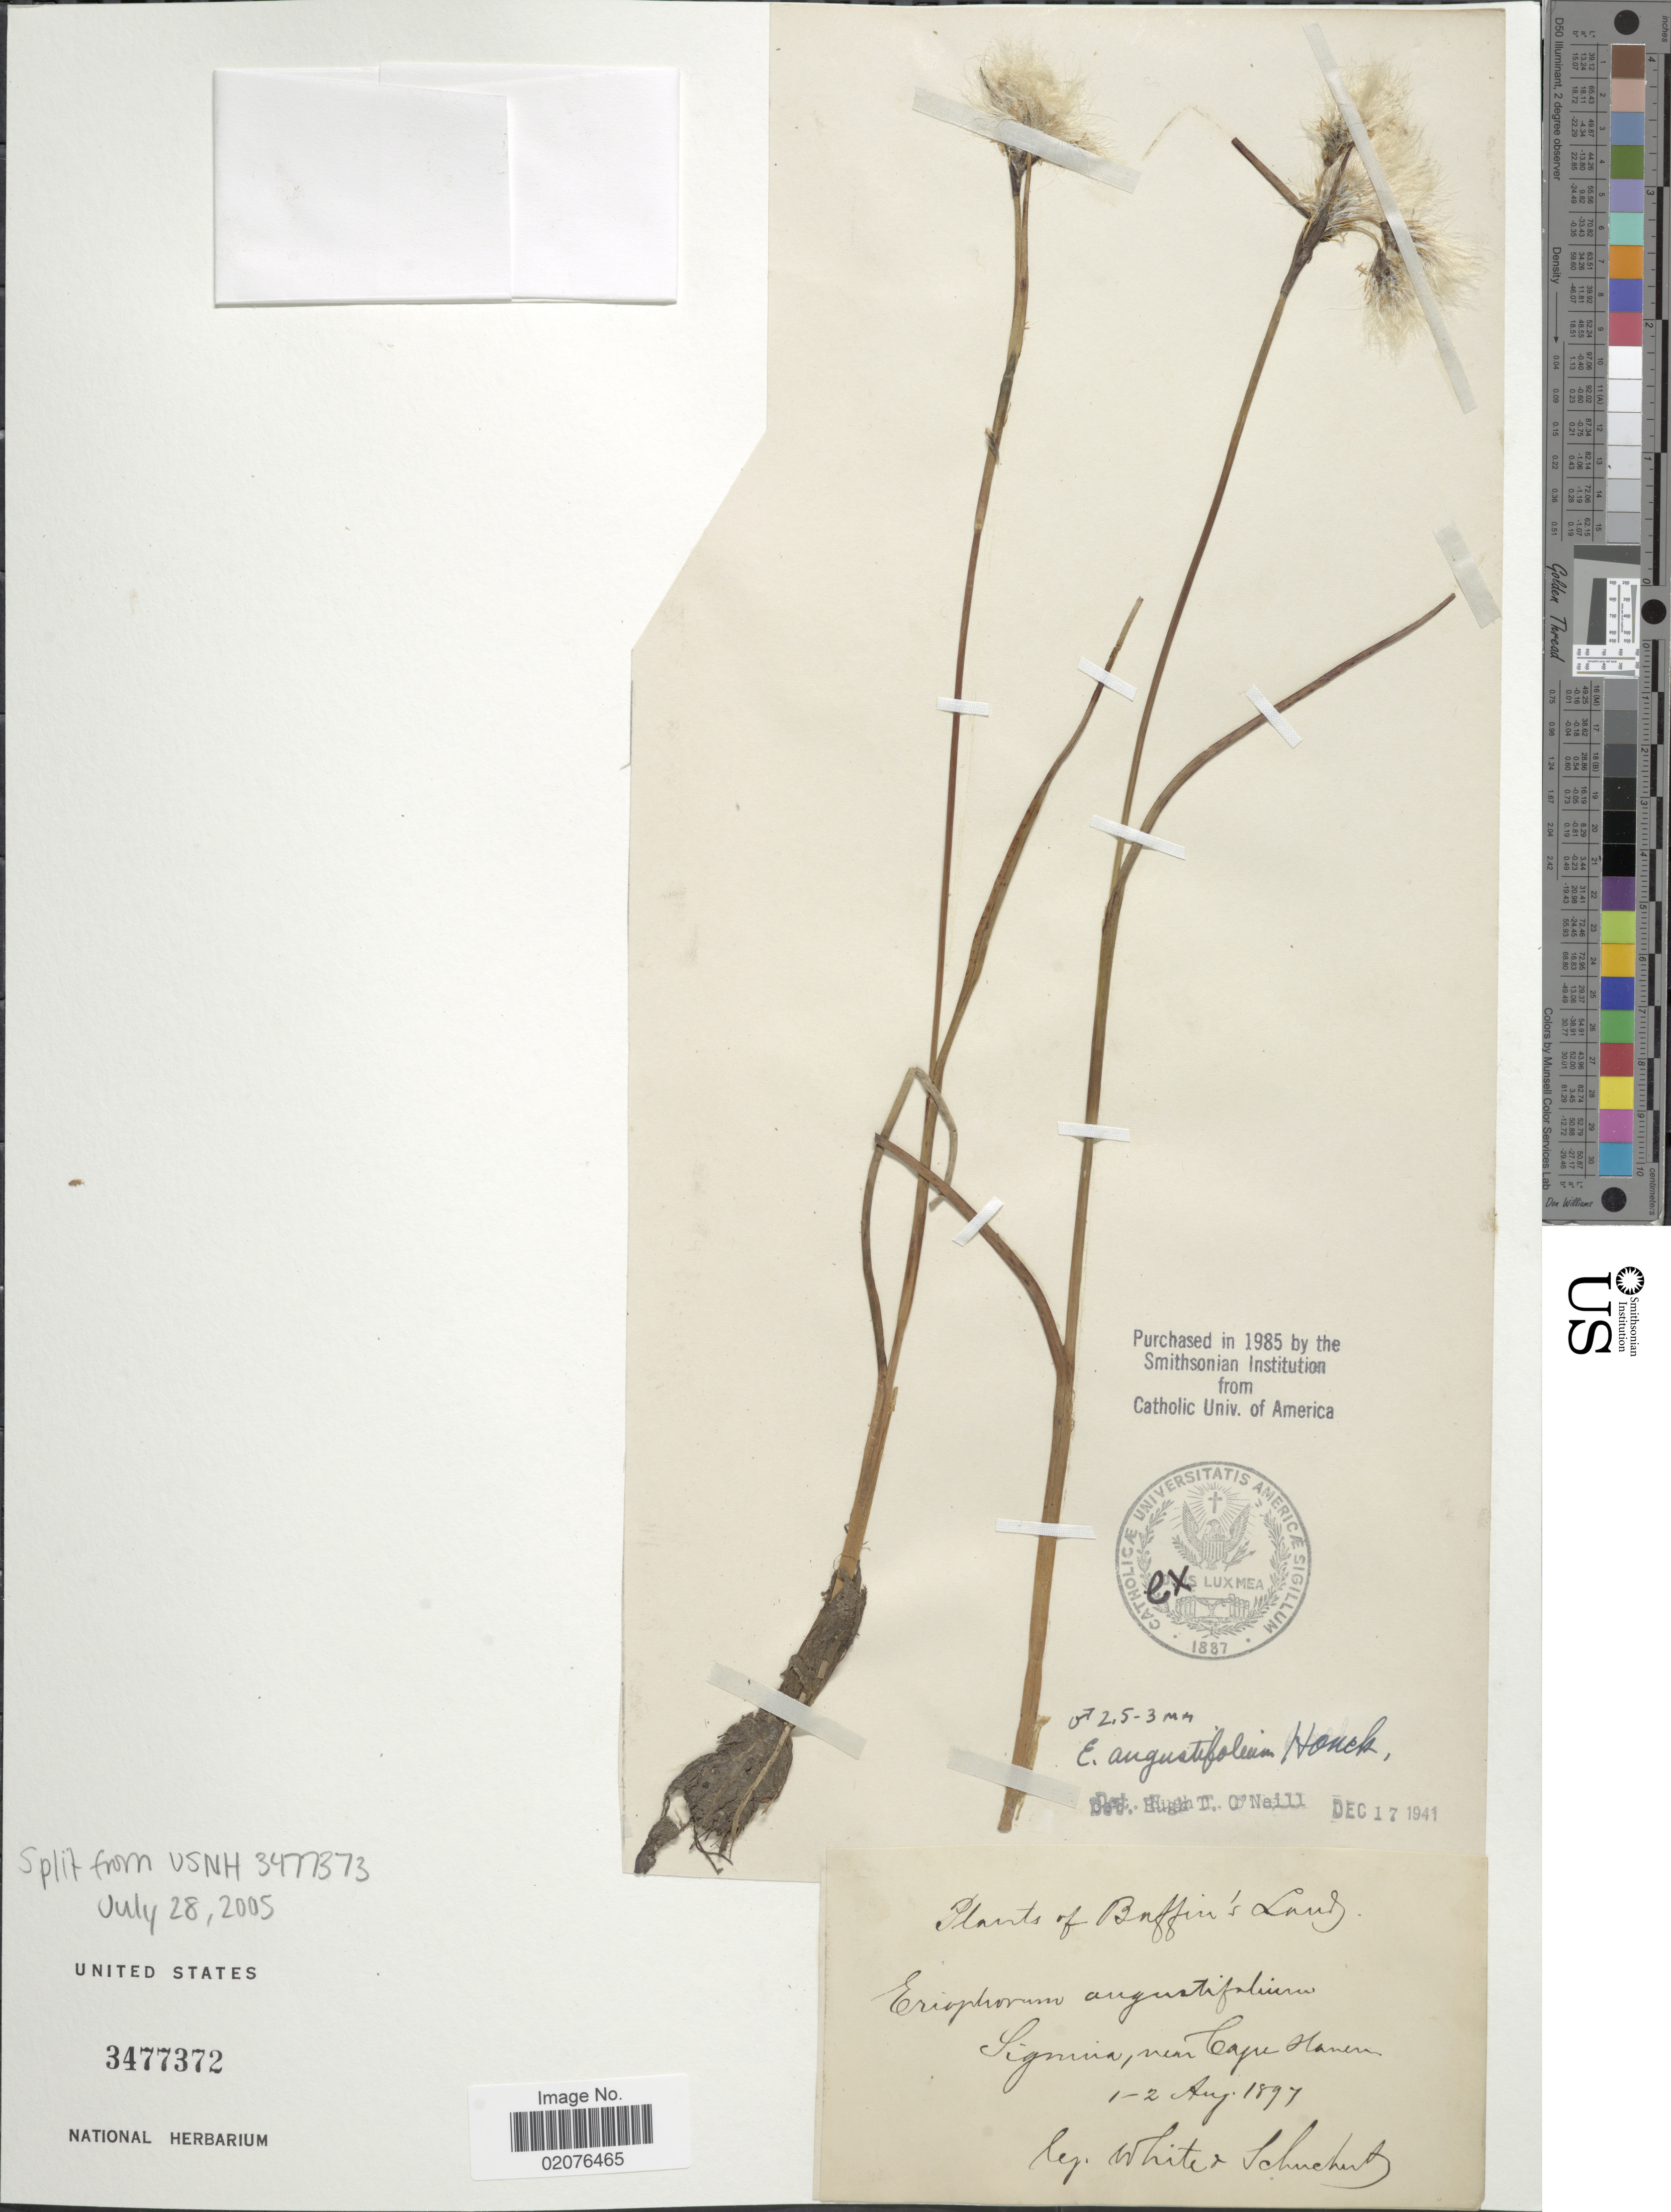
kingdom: Plantae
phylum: Tracheophyta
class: Liliopsida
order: Poales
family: Cyperaceae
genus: Eriophorum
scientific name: Eriophorum angustifolium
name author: Honck.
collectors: D. White & C. Schuchert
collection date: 1897-08-01/1897-08-02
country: Canada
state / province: Nunavut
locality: Baffin's Land, Signuia, near Cape Haven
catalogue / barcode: US 3477372